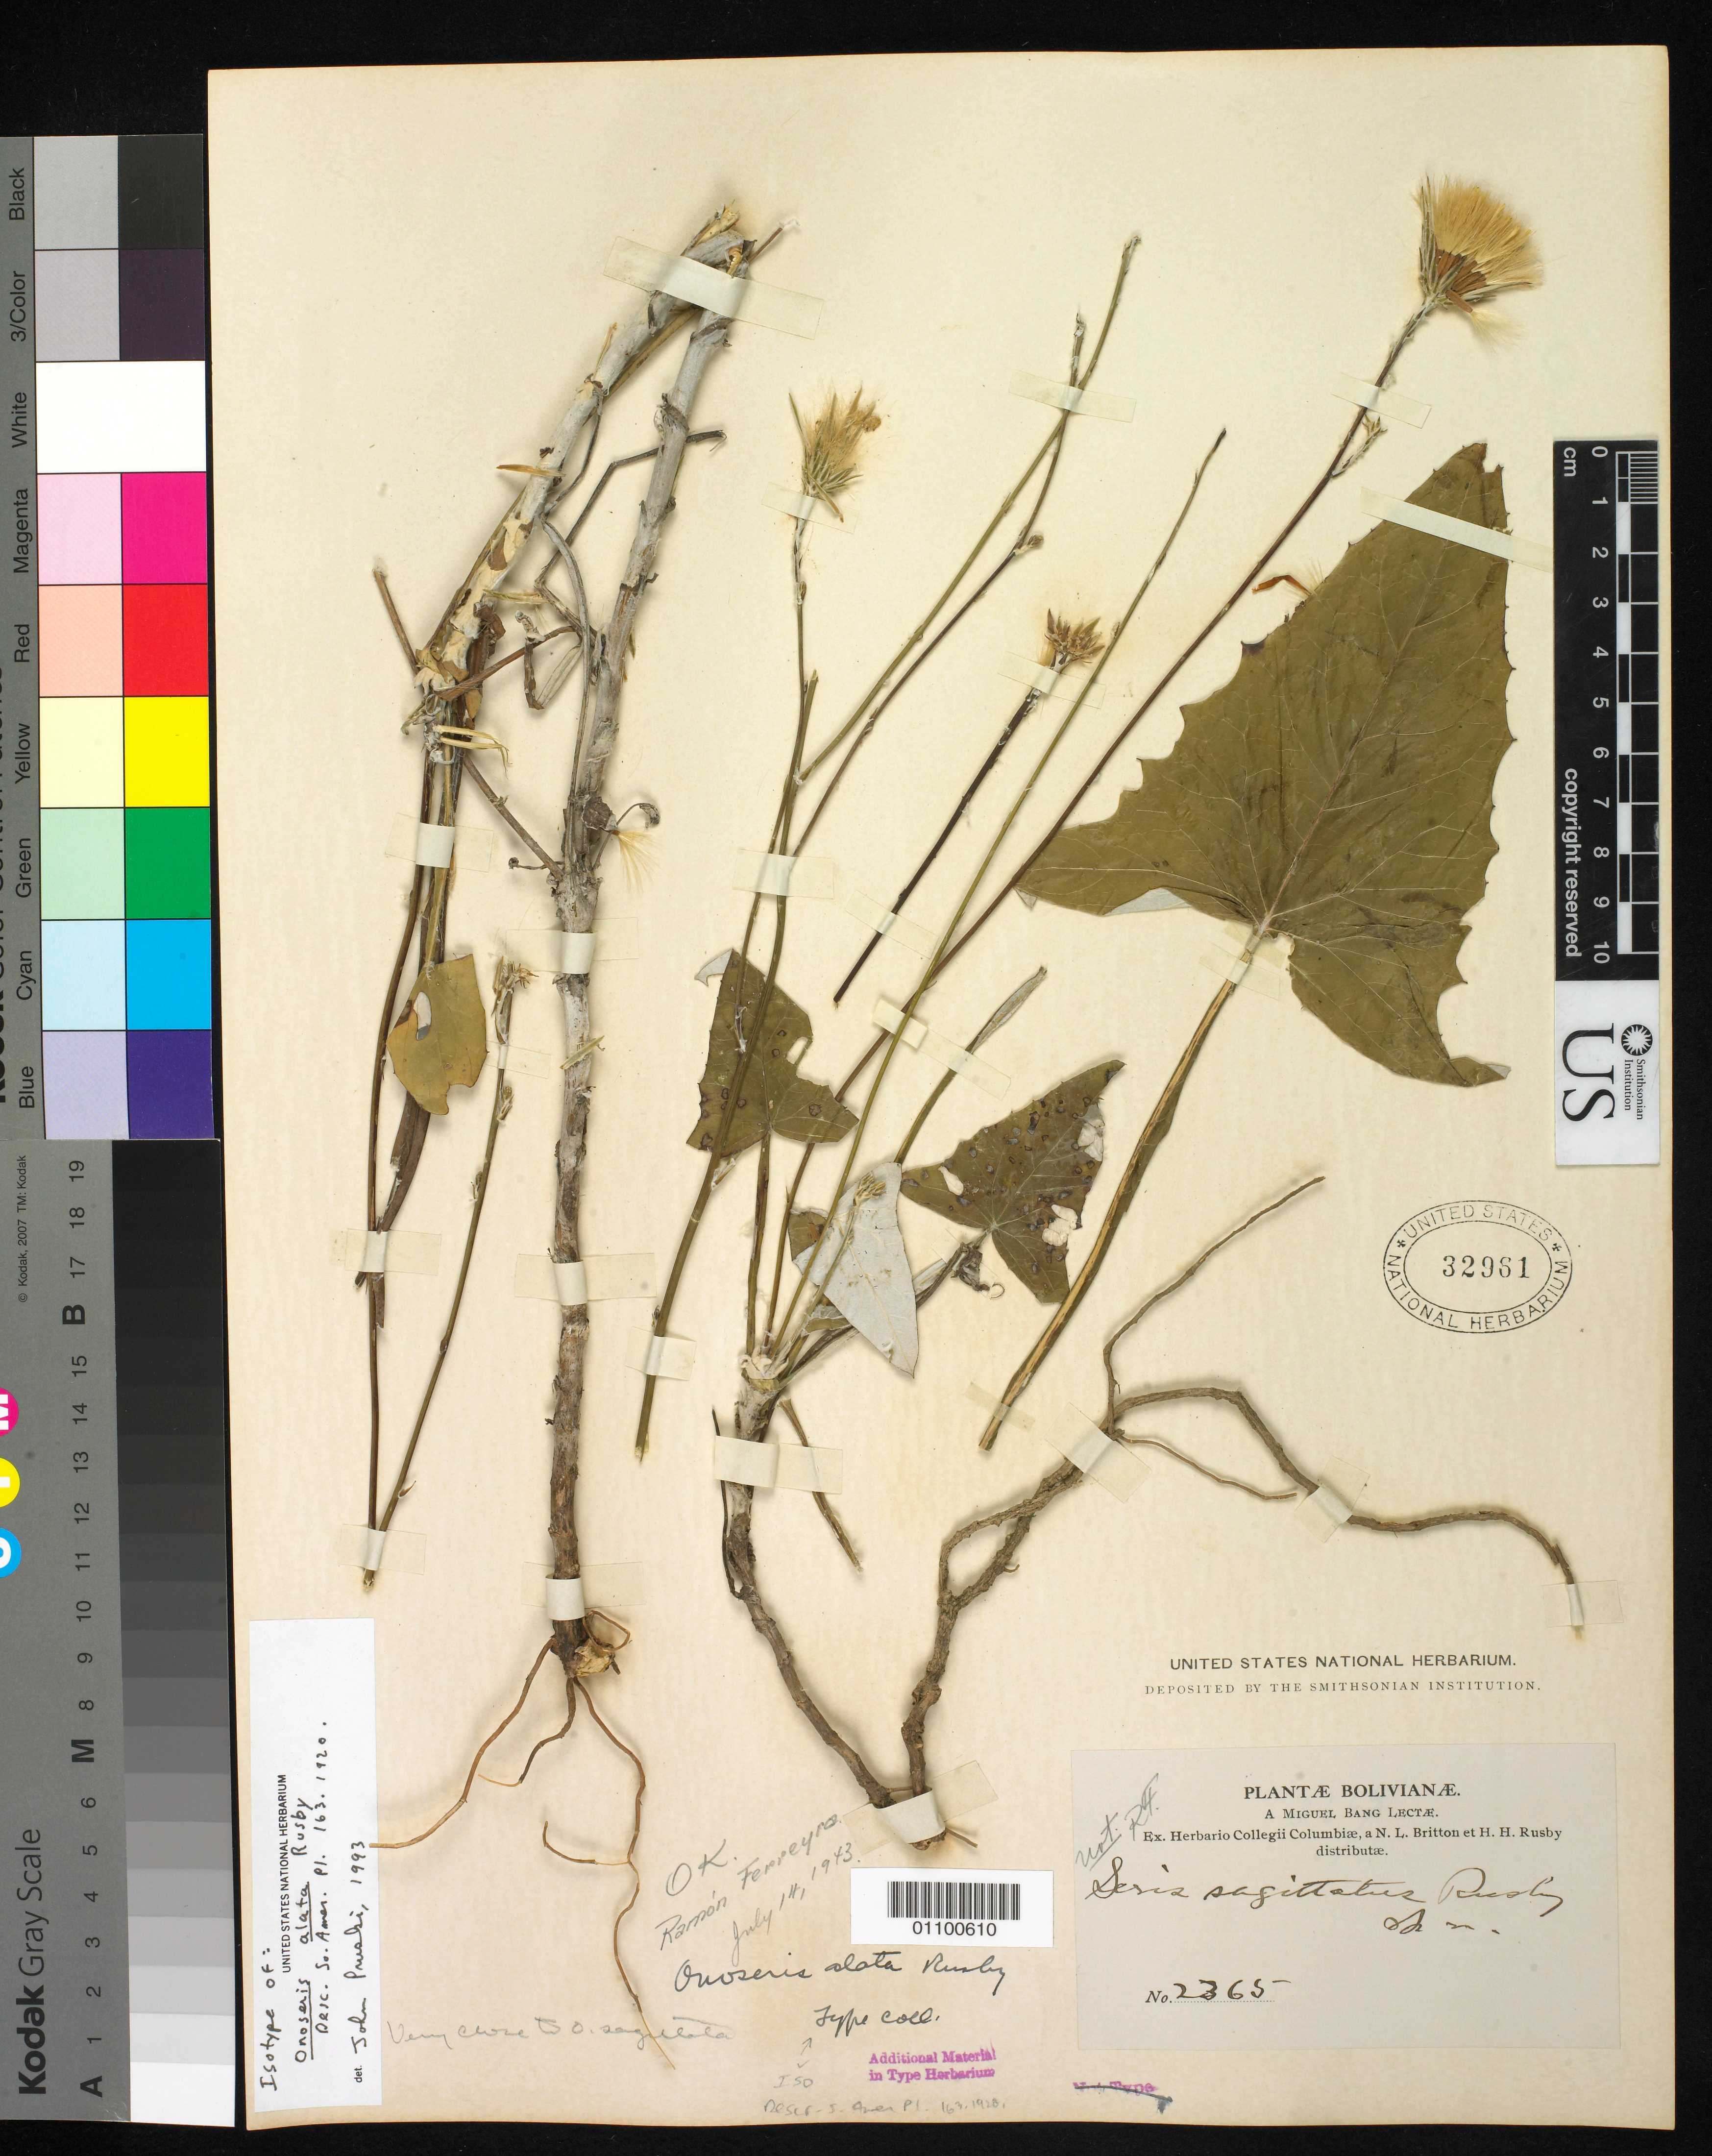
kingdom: Plantae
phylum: Tracheophyta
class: Magnoliopsida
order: Asterales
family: Asteraceae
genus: Onoseris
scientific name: Onoseris alata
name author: Rusby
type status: Isotype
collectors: M. Bang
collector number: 2365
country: Bolivia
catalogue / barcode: US 32961